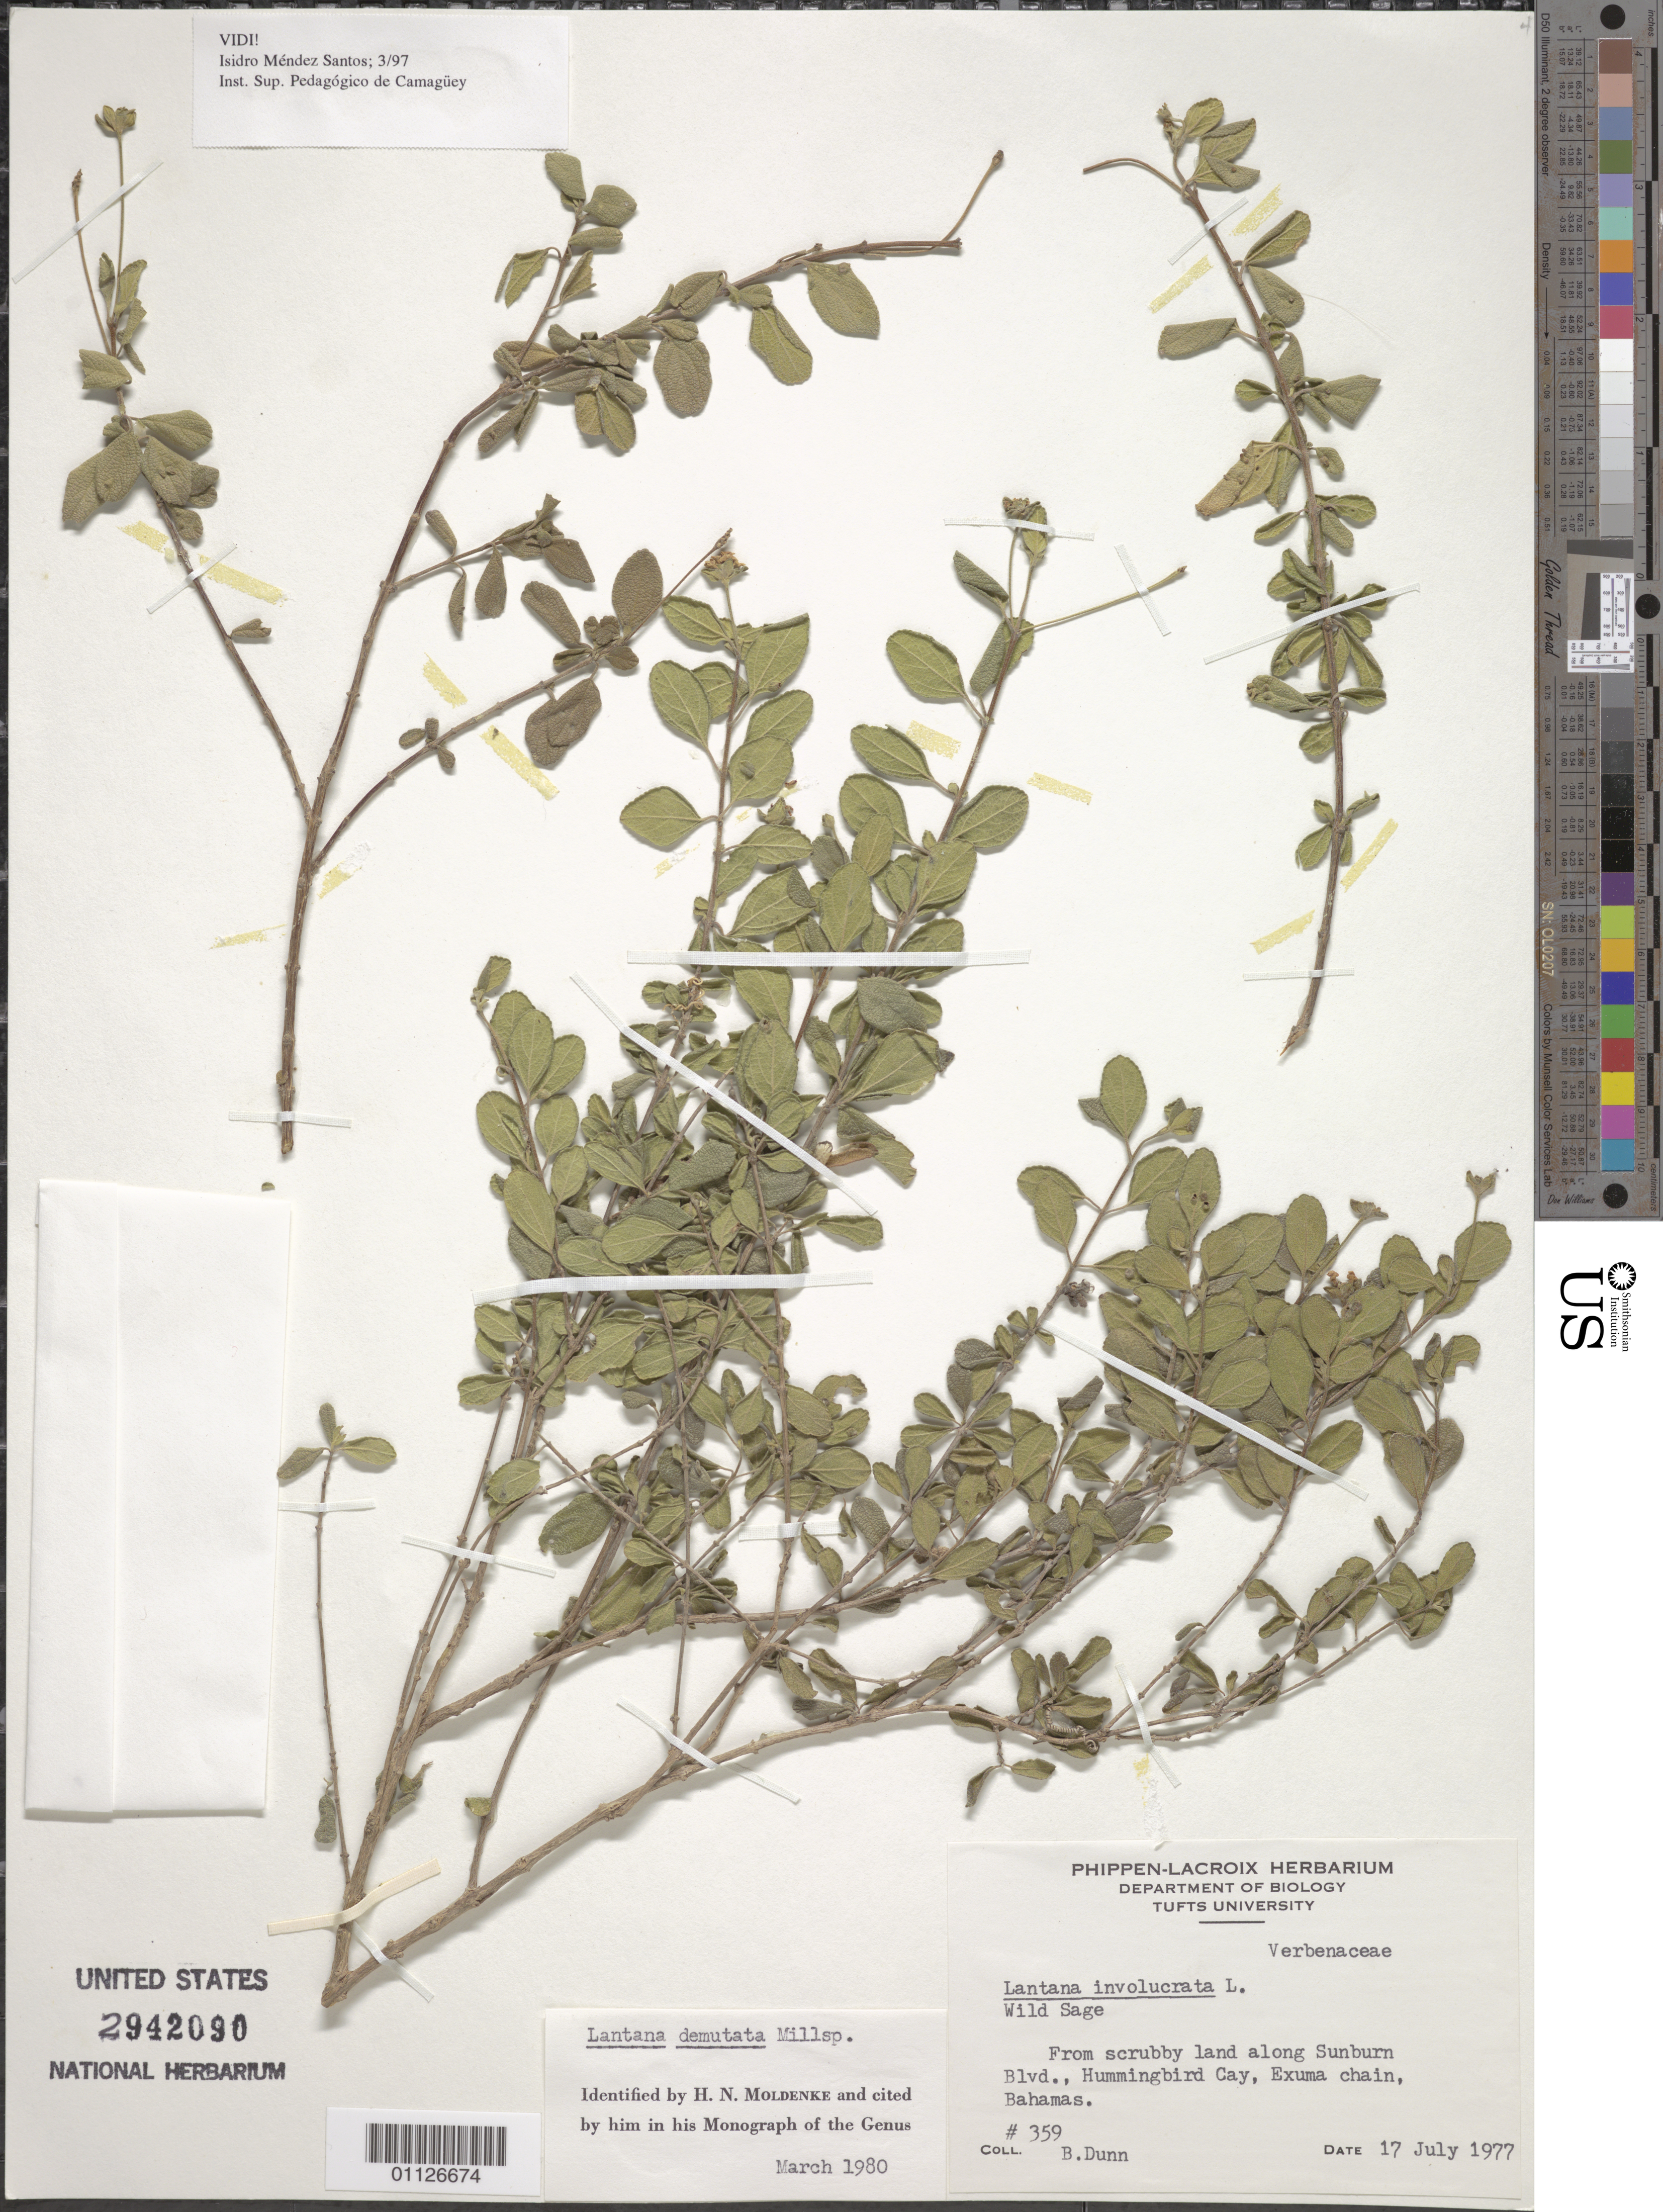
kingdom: Plantae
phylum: Tracheophyta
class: Magnoliopsida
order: Lamiales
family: Verbenaceae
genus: Lantana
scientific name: Lantana demutata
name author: Millsp.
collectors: B. Dunn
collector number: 359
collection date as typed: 17 Jul 1977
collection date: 1977-07-17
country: Bahamas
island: Exuma Chain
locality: From scrubby land along Sunburn Blvd., Hummingbird Cay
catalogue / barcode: US 2942090